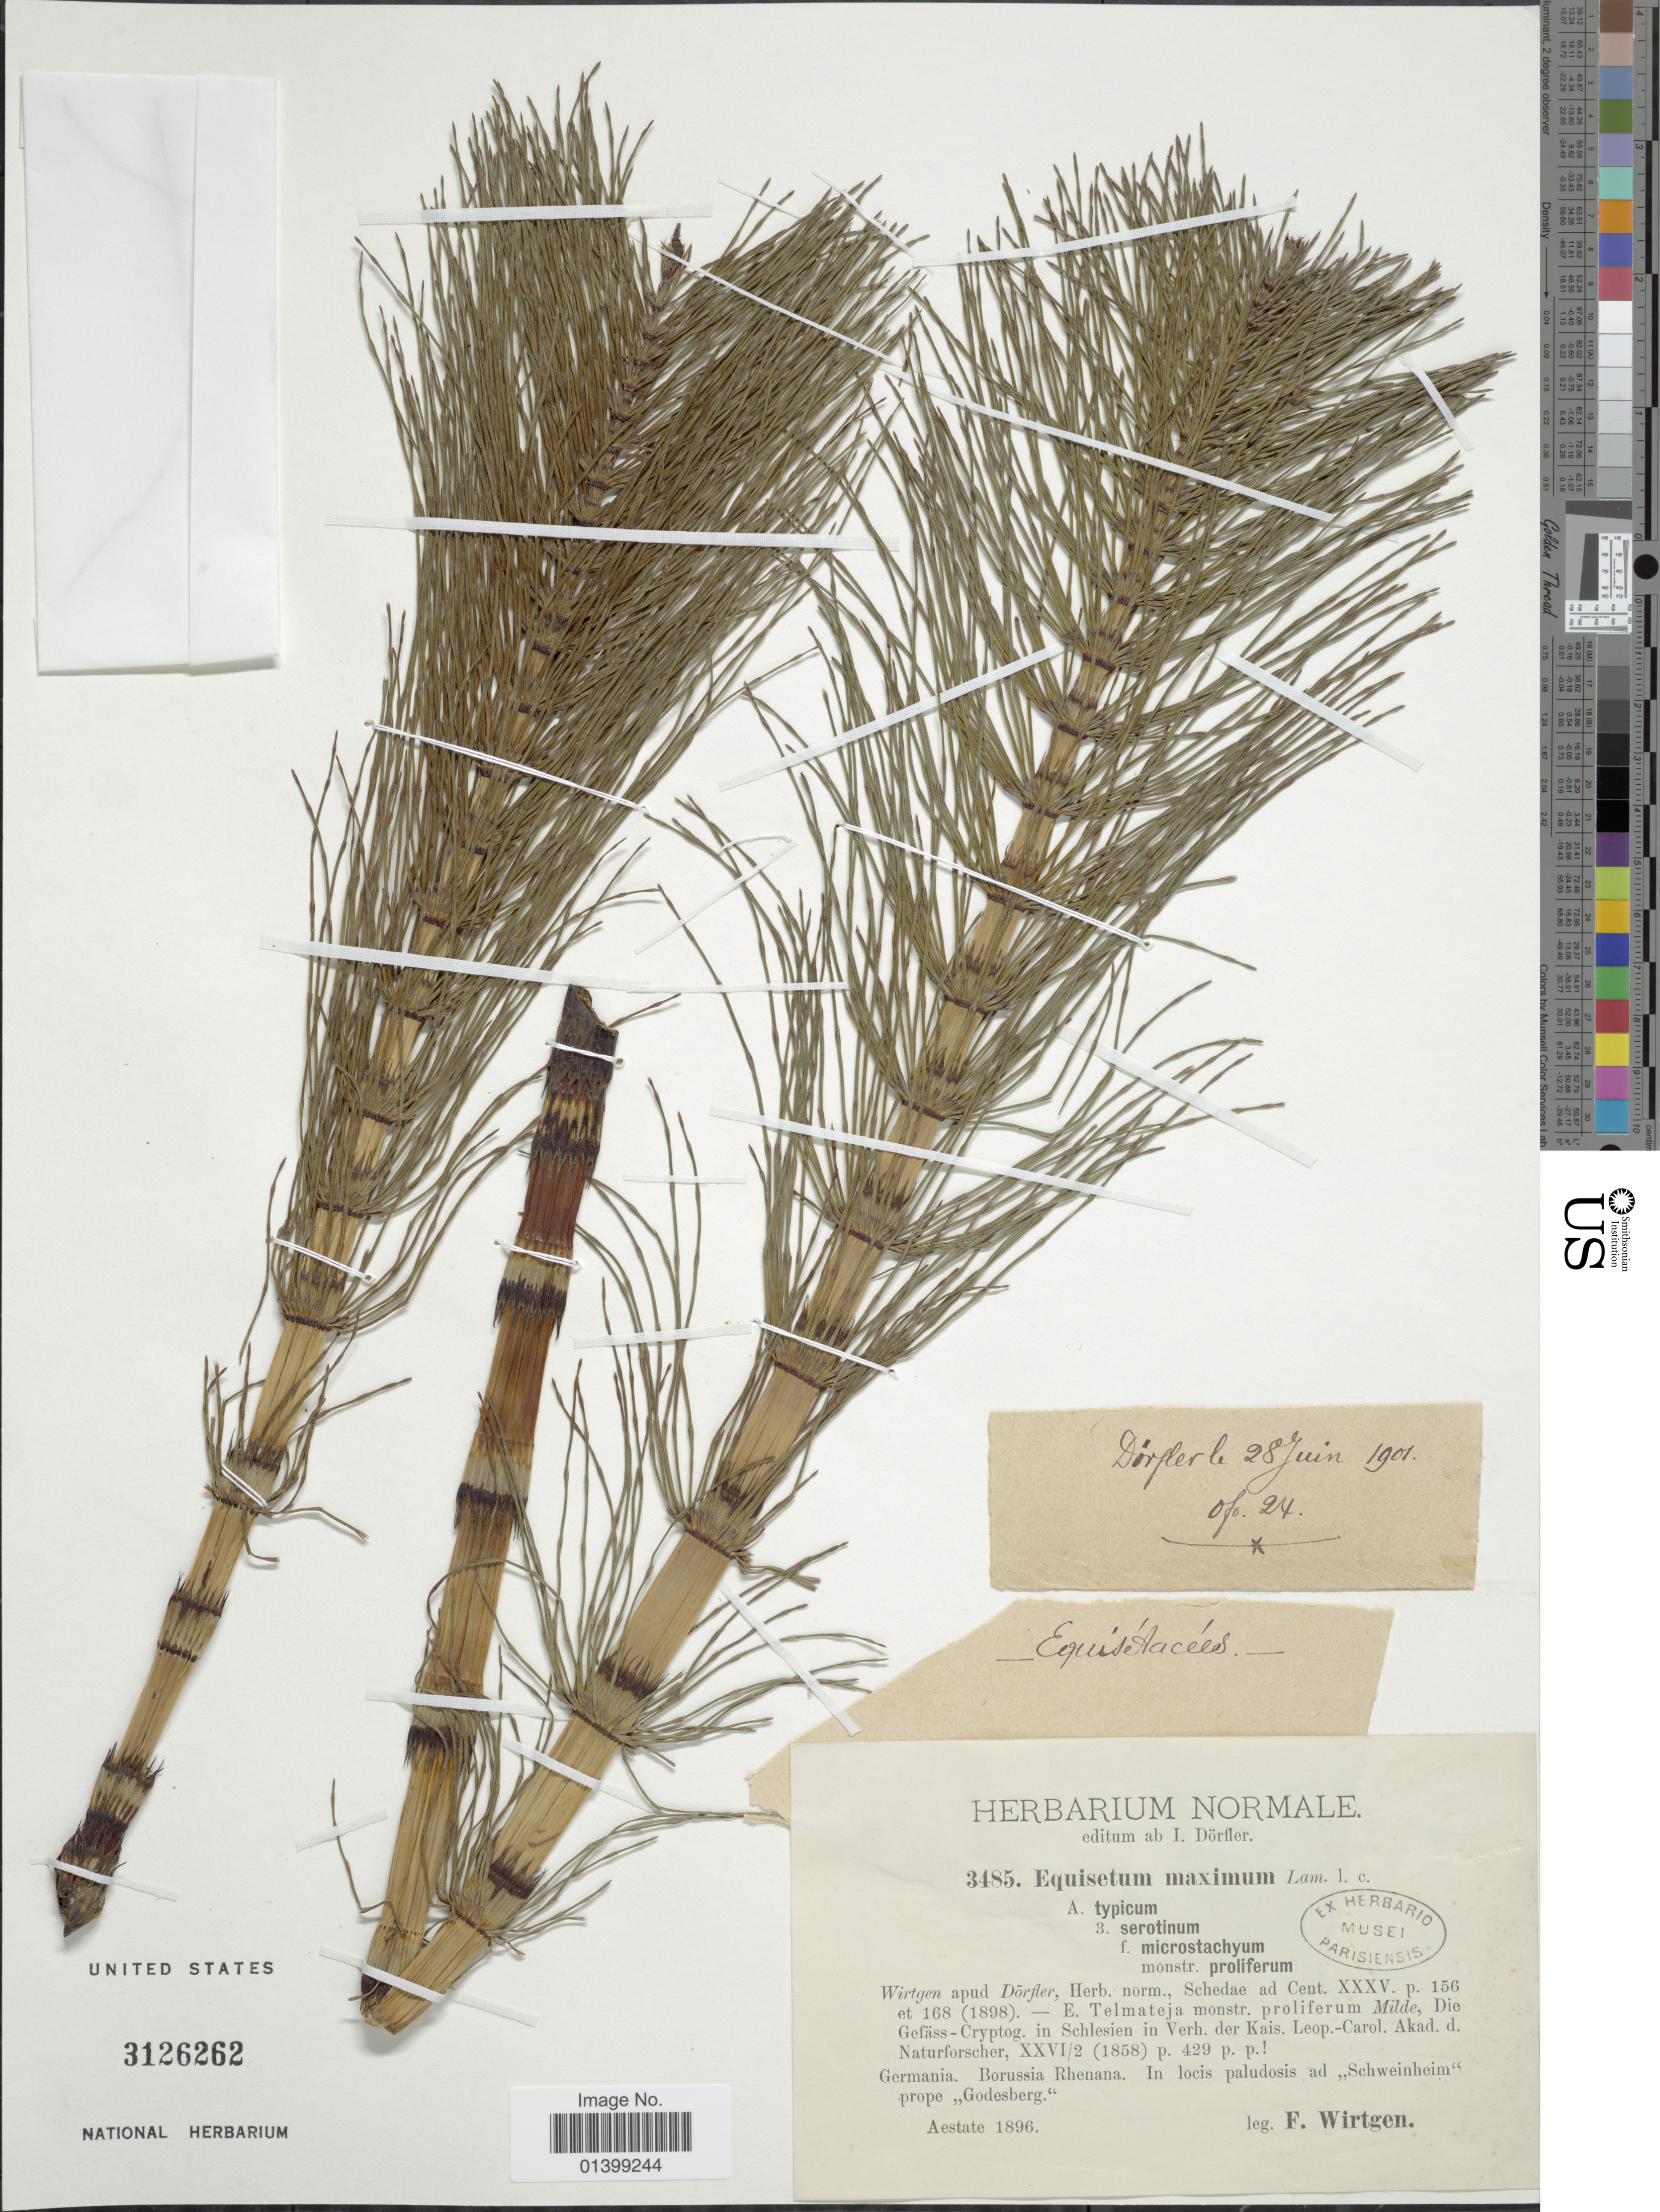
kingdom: Plantae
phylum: Tracheophyta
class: Polypodiopsida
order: Equisetales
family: Equisetaceae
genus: Equisetum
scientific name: Equisetum telmateia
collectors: F. Wirtgen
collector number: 3485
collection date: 1896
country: Germany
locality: Borussia Rhenana. In locis paludosis ad ,,Schweinheim' prope ,,Godesberg'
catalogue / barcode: US 3126262